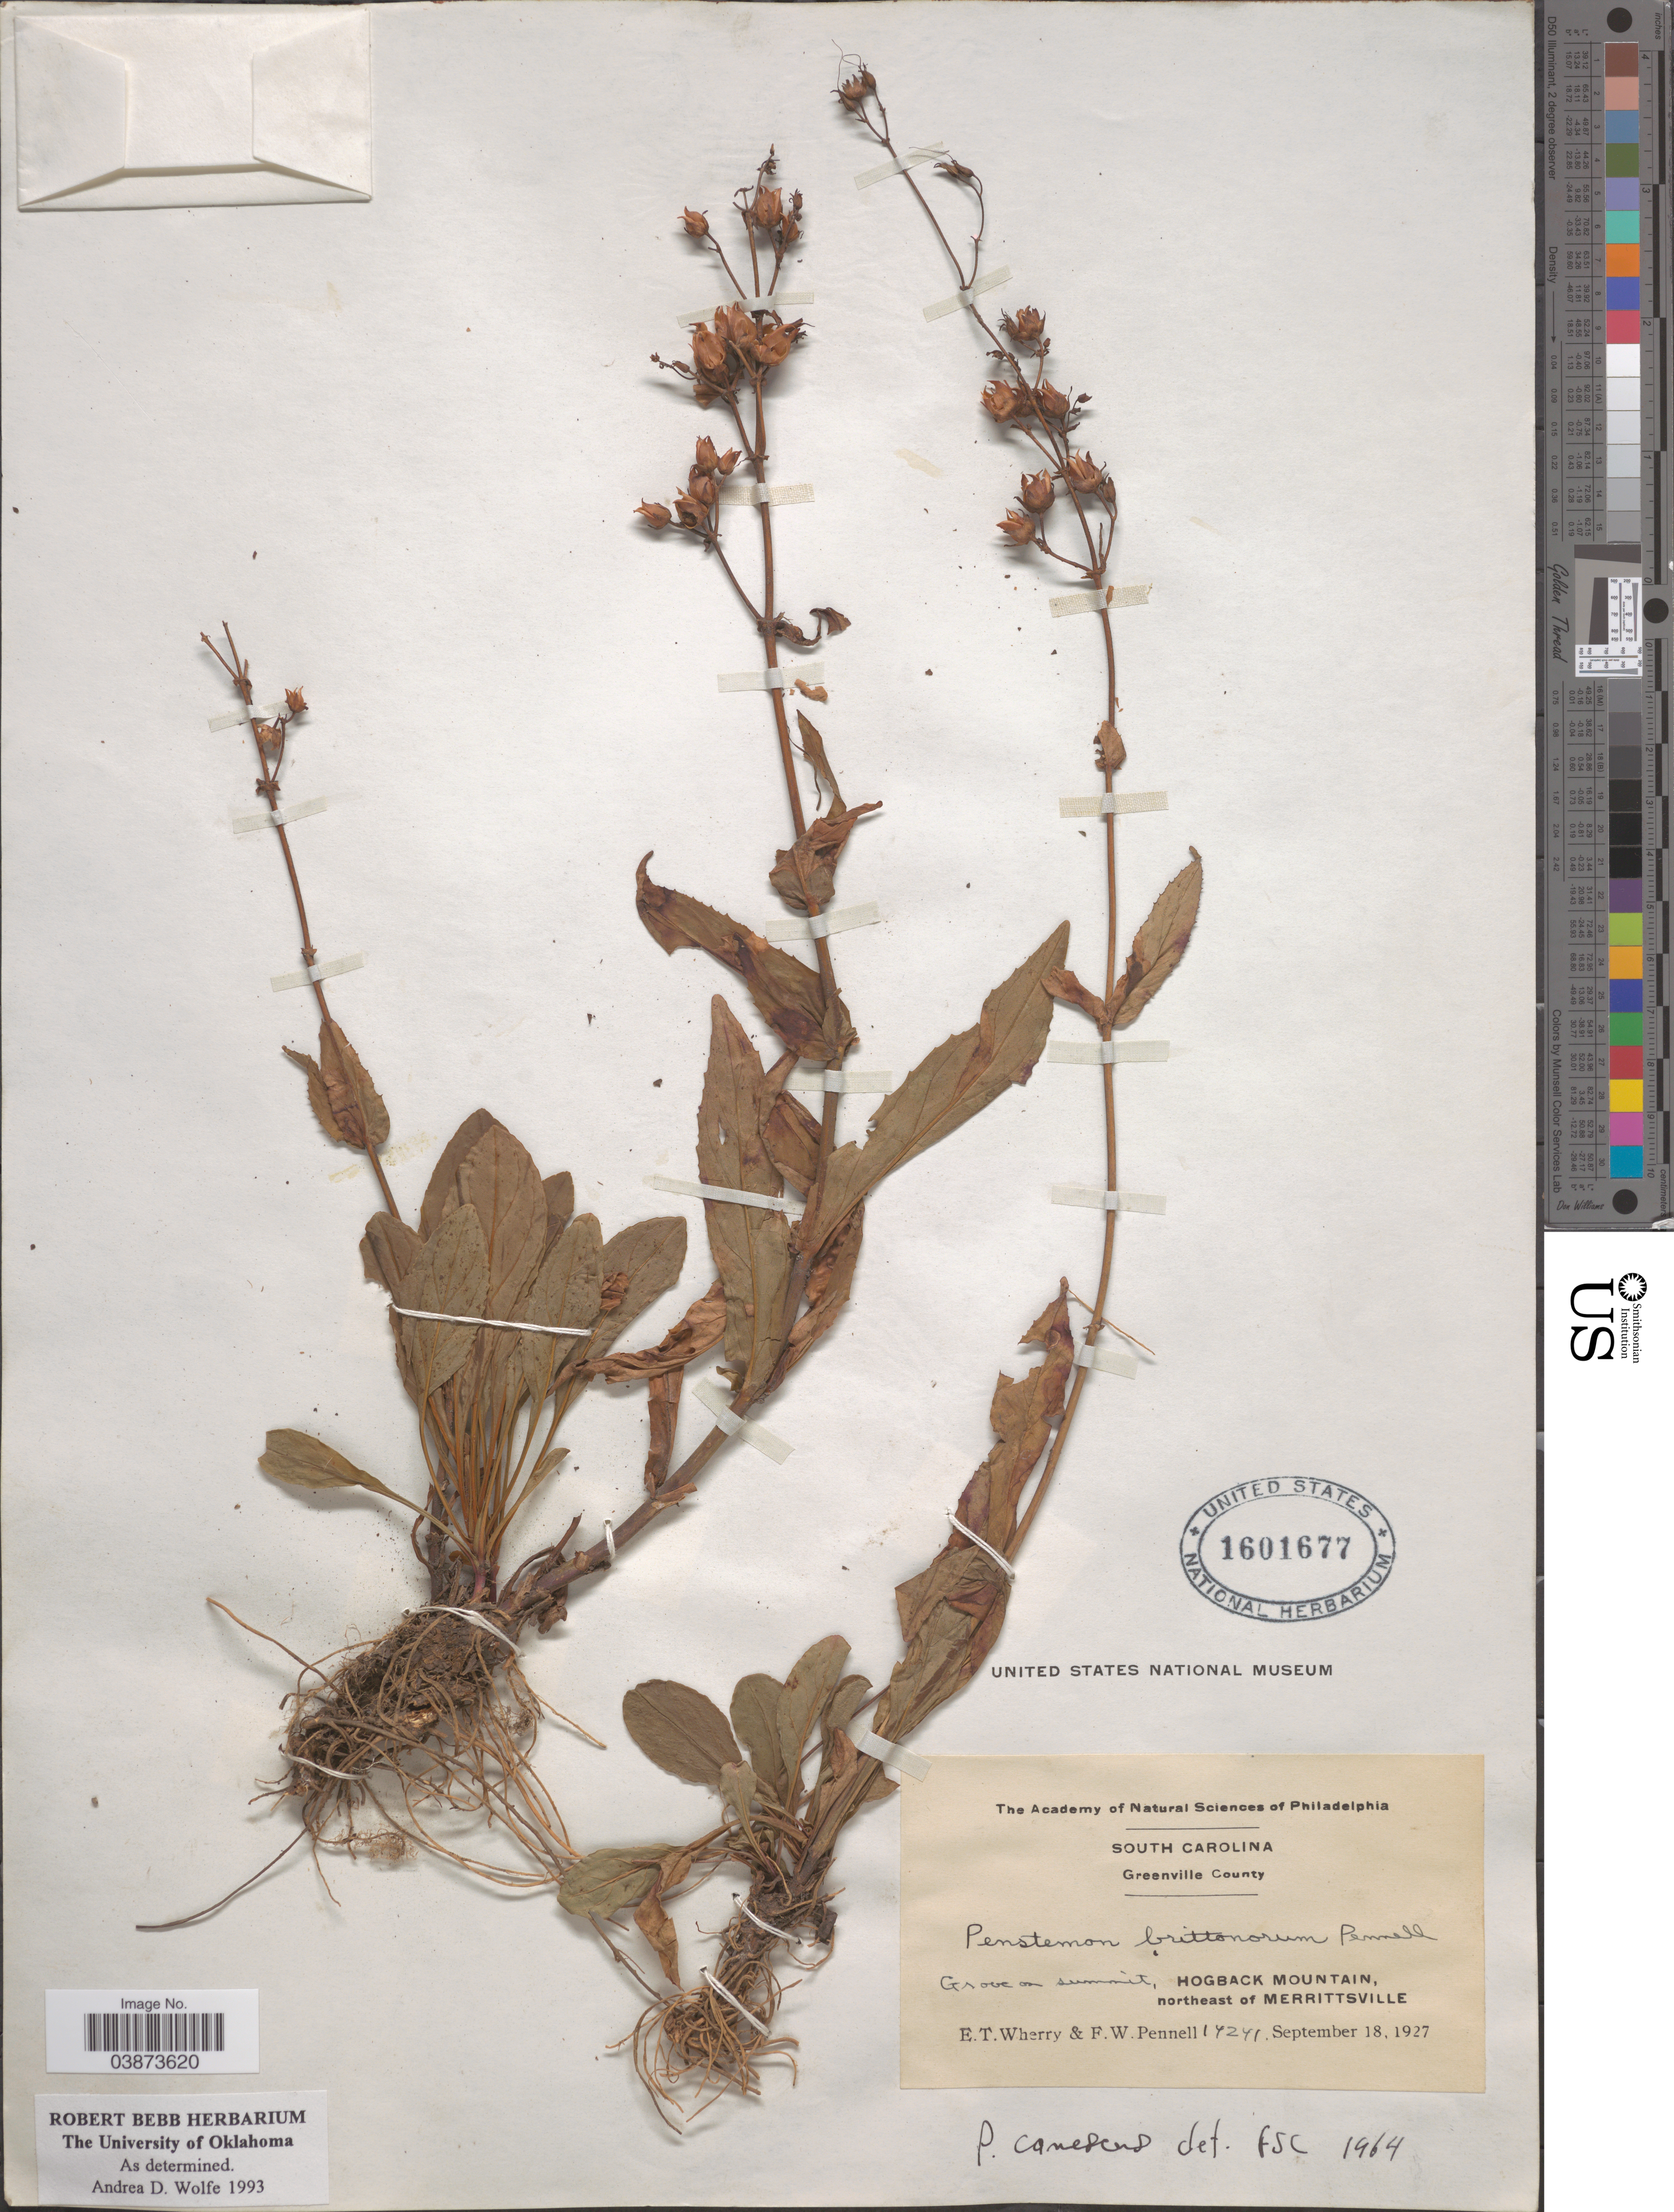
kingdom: Plantae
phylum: Tracheophyta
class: Magnoliopsida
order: Lamiales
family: Plantaginaceae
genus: Penstemon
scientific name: Penstemon canescens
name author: L.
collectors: E. T. Wherry & F. W. Pennell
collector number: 14241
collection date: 1927-09-18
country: United States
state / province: South Carolina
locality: Greenville County. Grove on summit, Hogback Mountain, northeast of Merrittsville.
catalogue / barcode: US 1601677